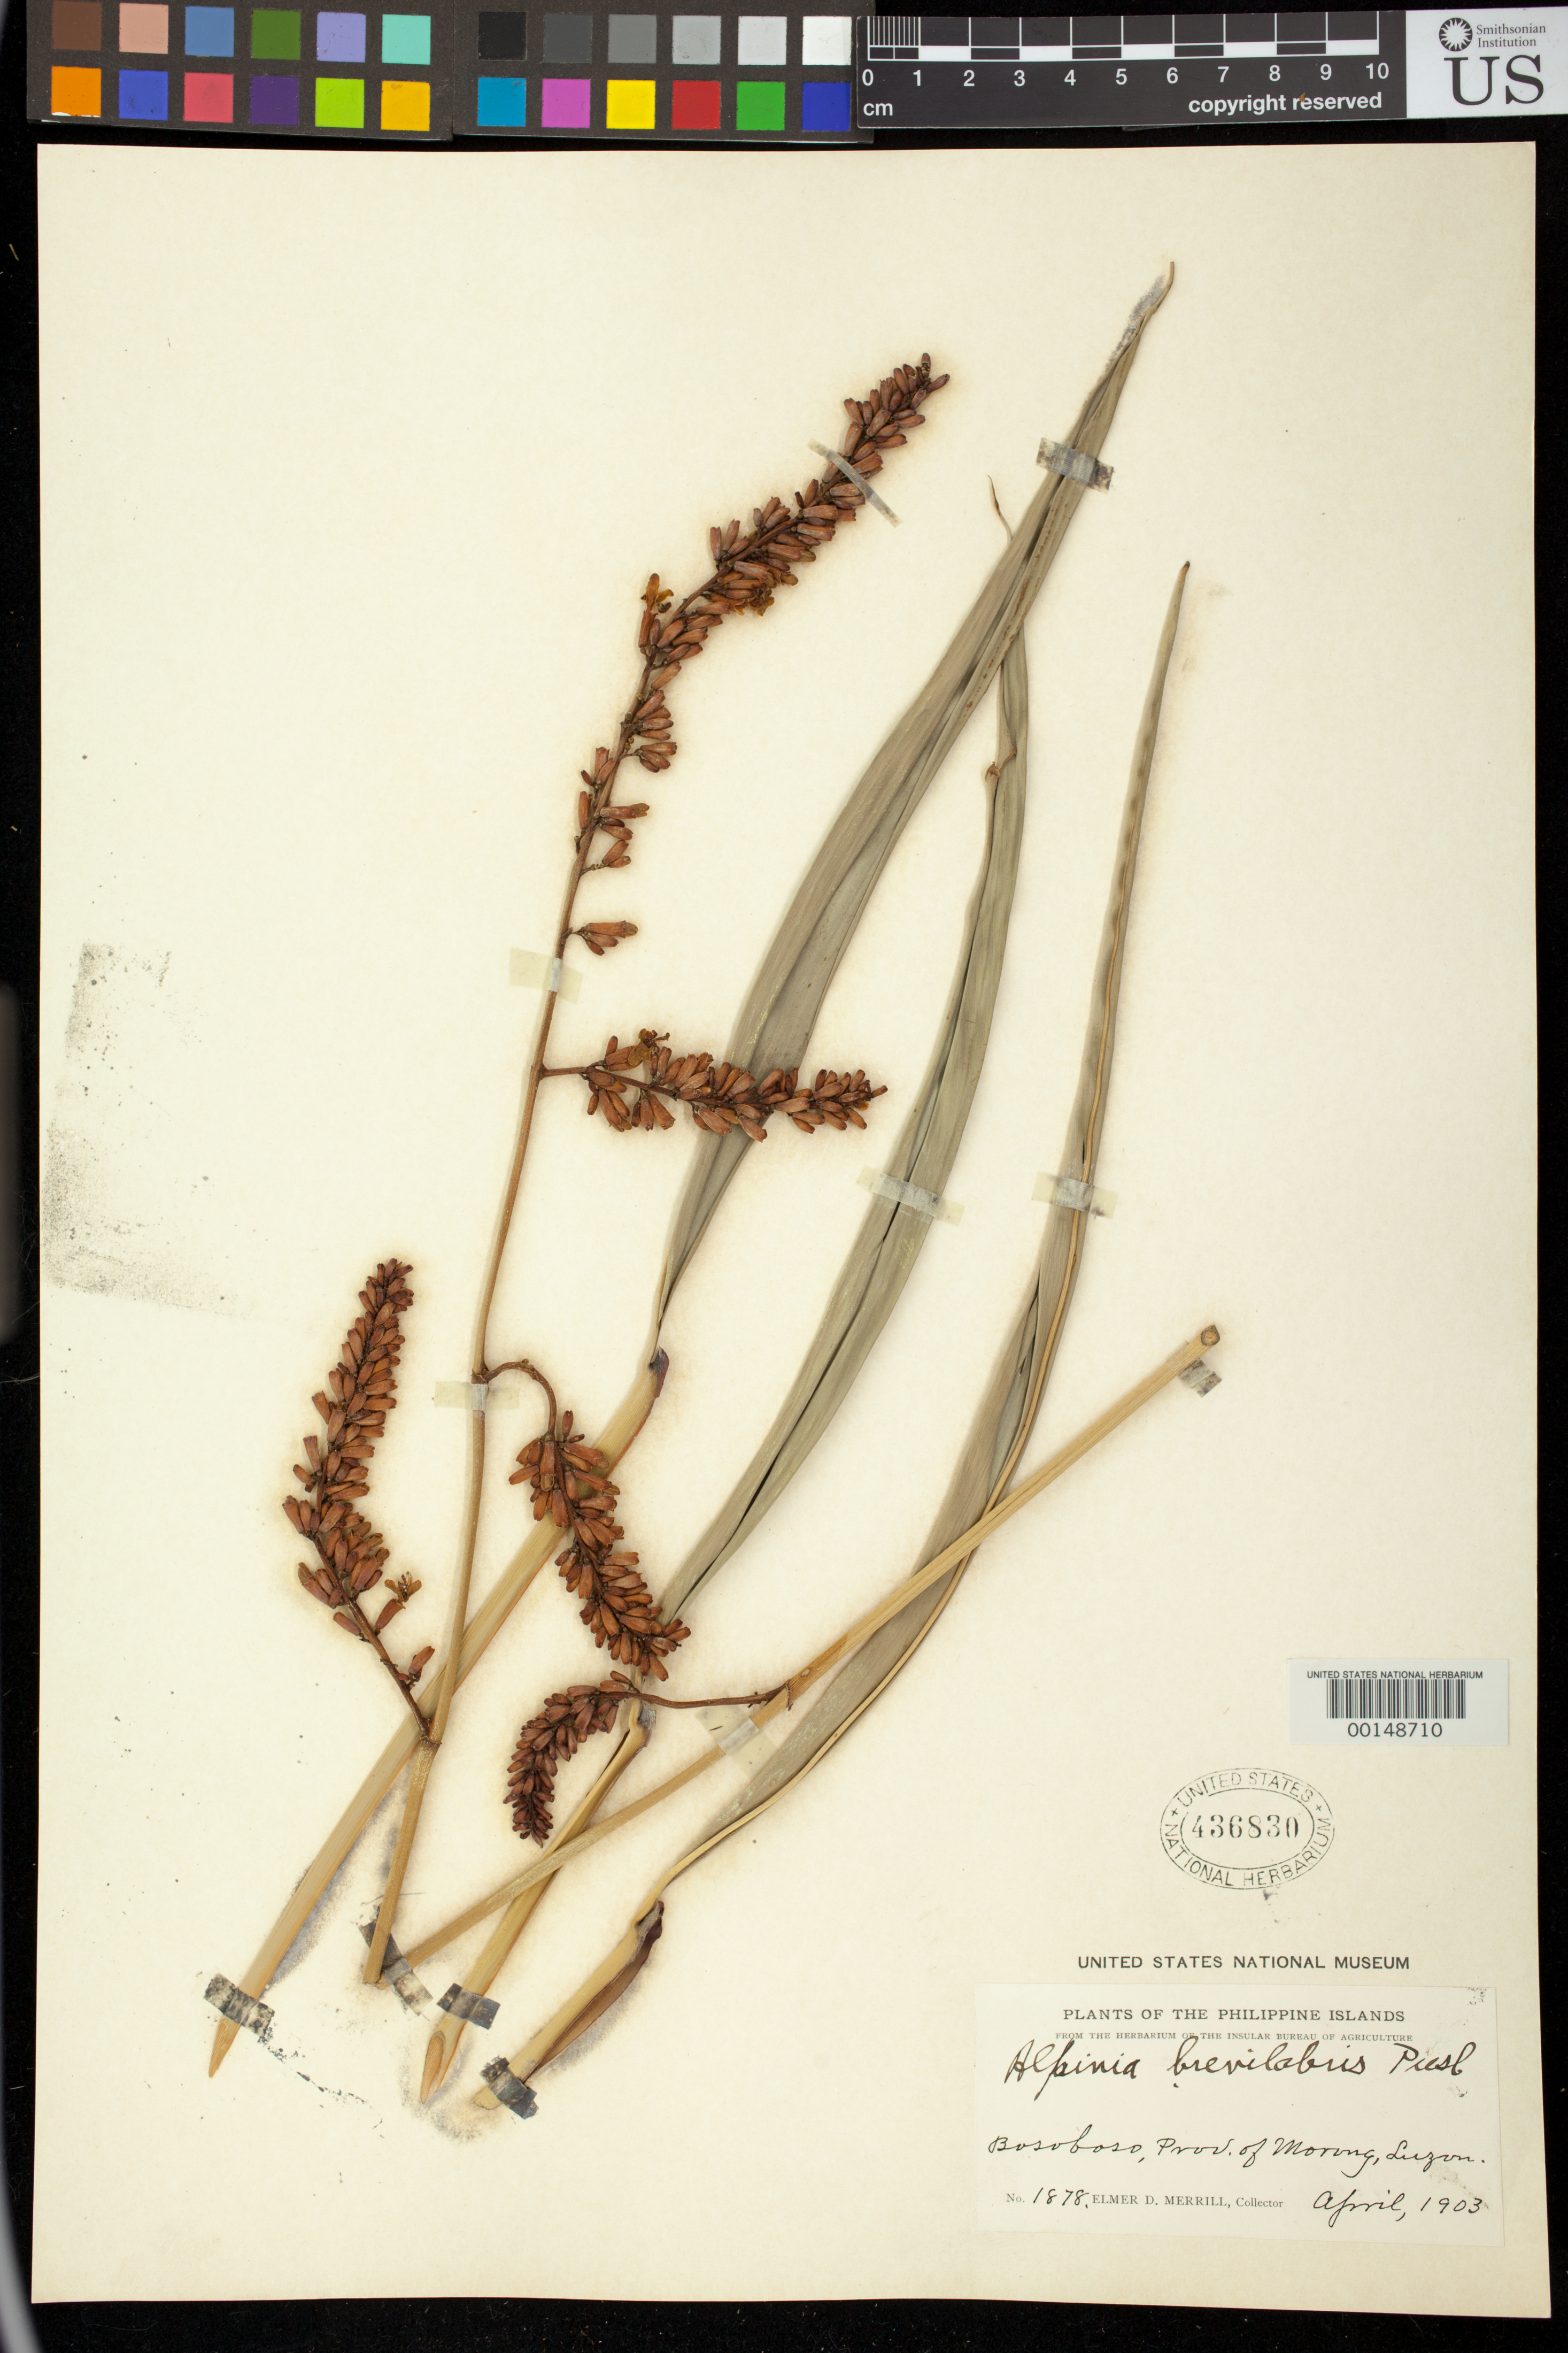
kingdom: Plantae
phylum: Tracheophyta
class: Liliopsida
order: Zingiberales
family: Zingiberaceae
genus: Alpinia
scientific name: Alpinia flabellata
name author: Ridl.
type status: Isosyntype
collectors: E. D. Merrill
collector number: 1878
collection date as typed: Apr 1903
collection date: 1903-04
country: Philippines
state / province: Calabarzon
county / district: Rizal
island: Luzon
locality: Bosoboso, Province of Morong, Luzon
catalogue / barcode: US 436830